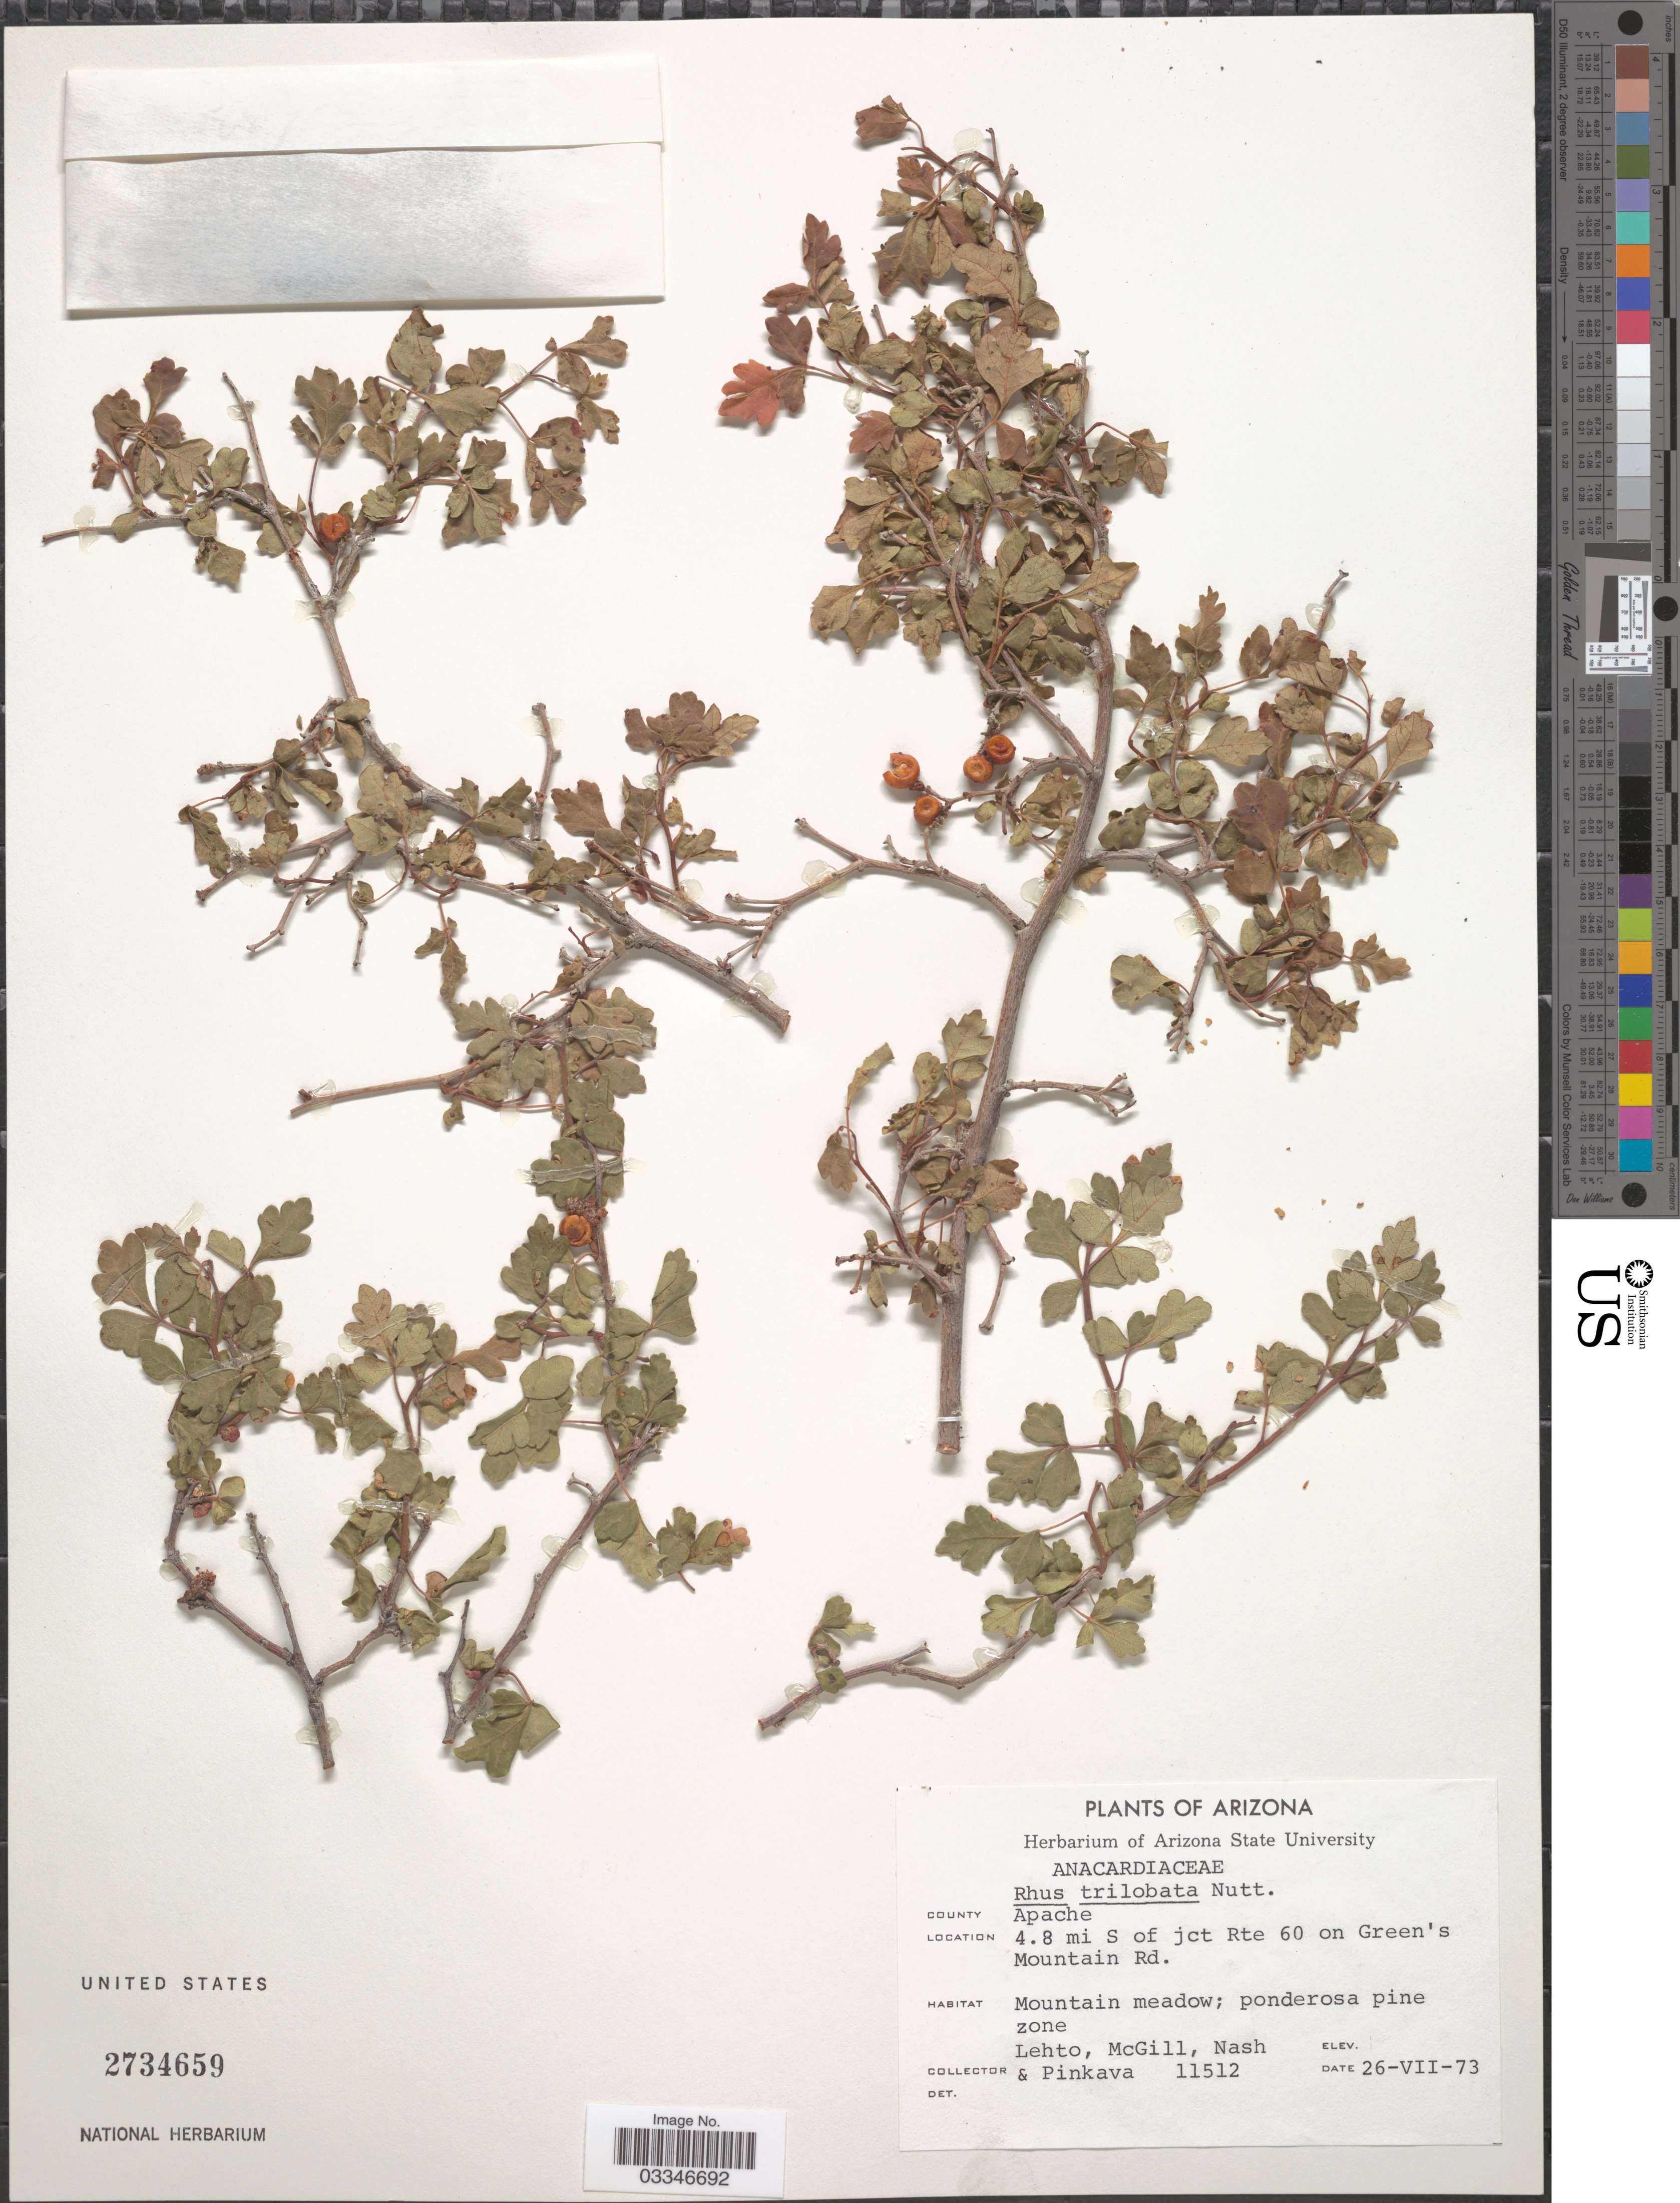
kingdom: Plantae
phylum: Tracheophyta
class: Magnoliopsida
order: Sapindales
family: Anacardiaceae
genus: Rhus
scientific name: Rhus trilobata var. typica Munz & Sloane ined.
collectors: -. Lehto, -. McGill, -- Nash & -. Pinkava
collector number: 11512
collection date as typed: Transcribed d/m/y: 26/7/73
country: United States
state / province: Arizona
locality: County Apache. 4.8 mi S of jct Rte 60 on Green's Mountain Rd.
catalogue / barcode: US 2734659